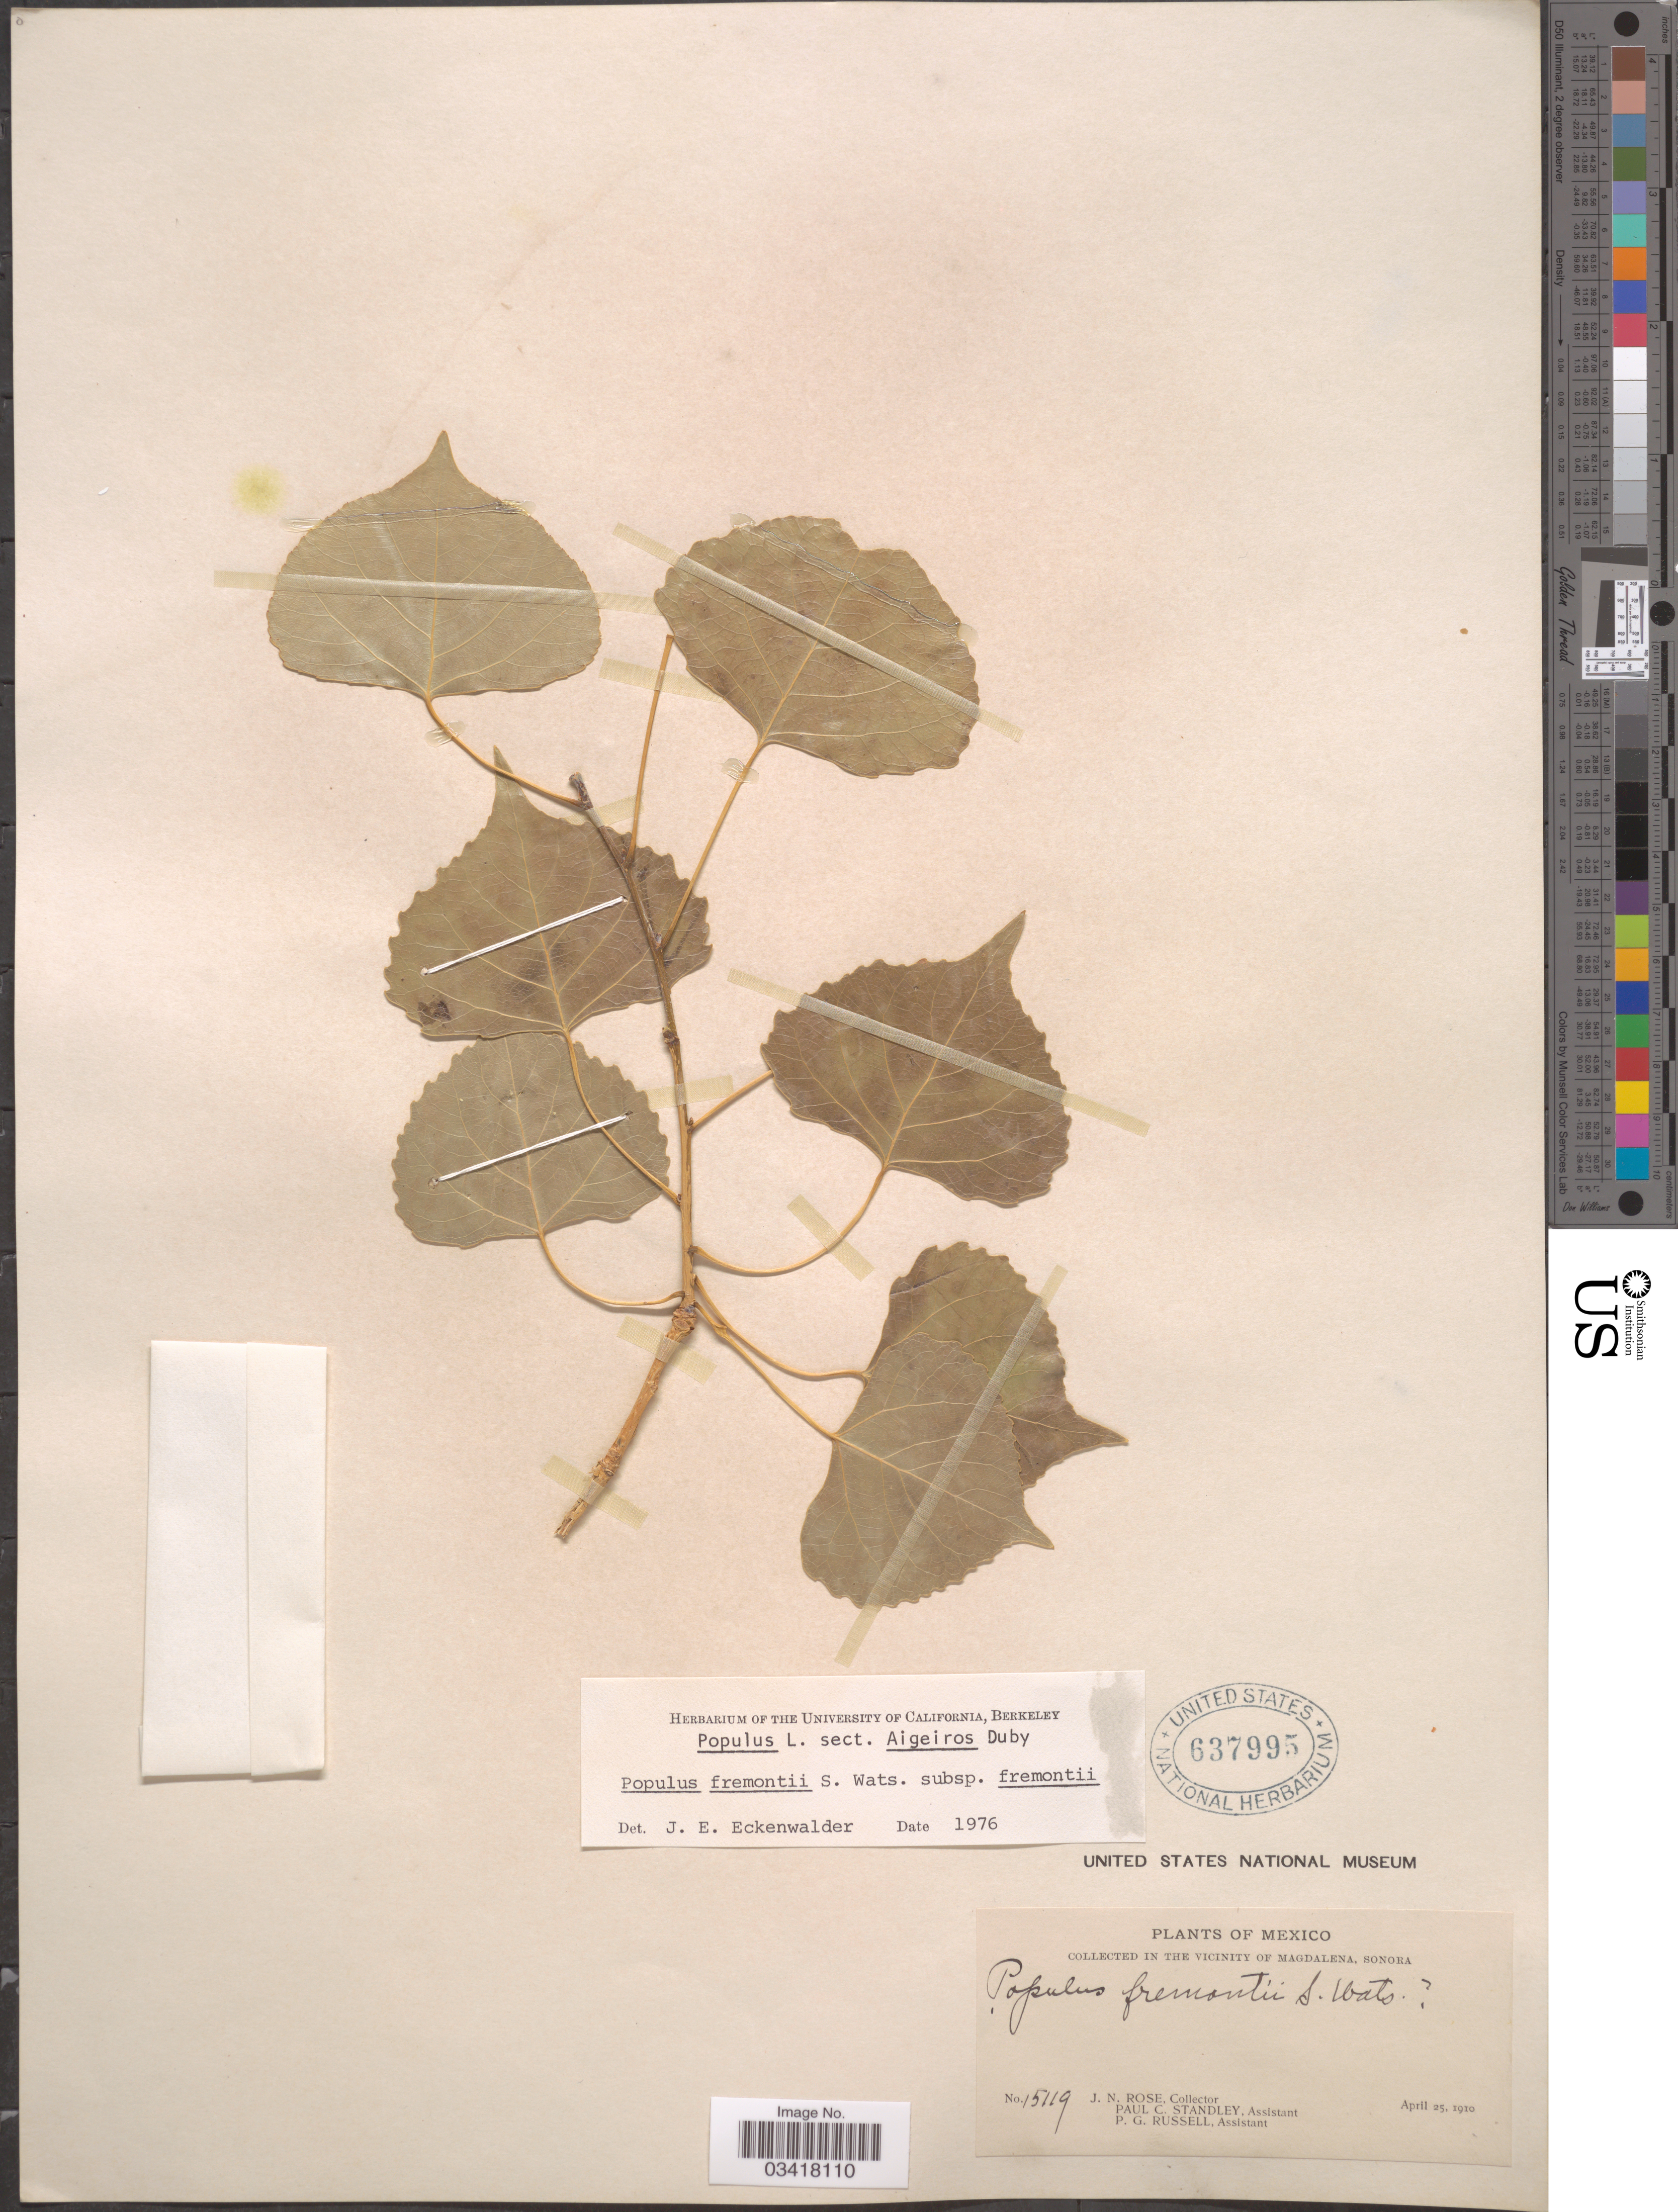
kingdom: Plantae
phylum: Tracheophyta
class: Magnoliopsida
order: Malpighiales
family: Salicaceae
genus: Populus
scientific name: Populus fremontii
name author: S. Watson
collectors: J. N. Rose, P. C. Standley & P. G. Russell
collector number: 15119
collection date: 1910-04-25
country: Mexico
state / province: Sonora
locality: In the vicinity of Magdalena.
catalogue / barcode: US 637995